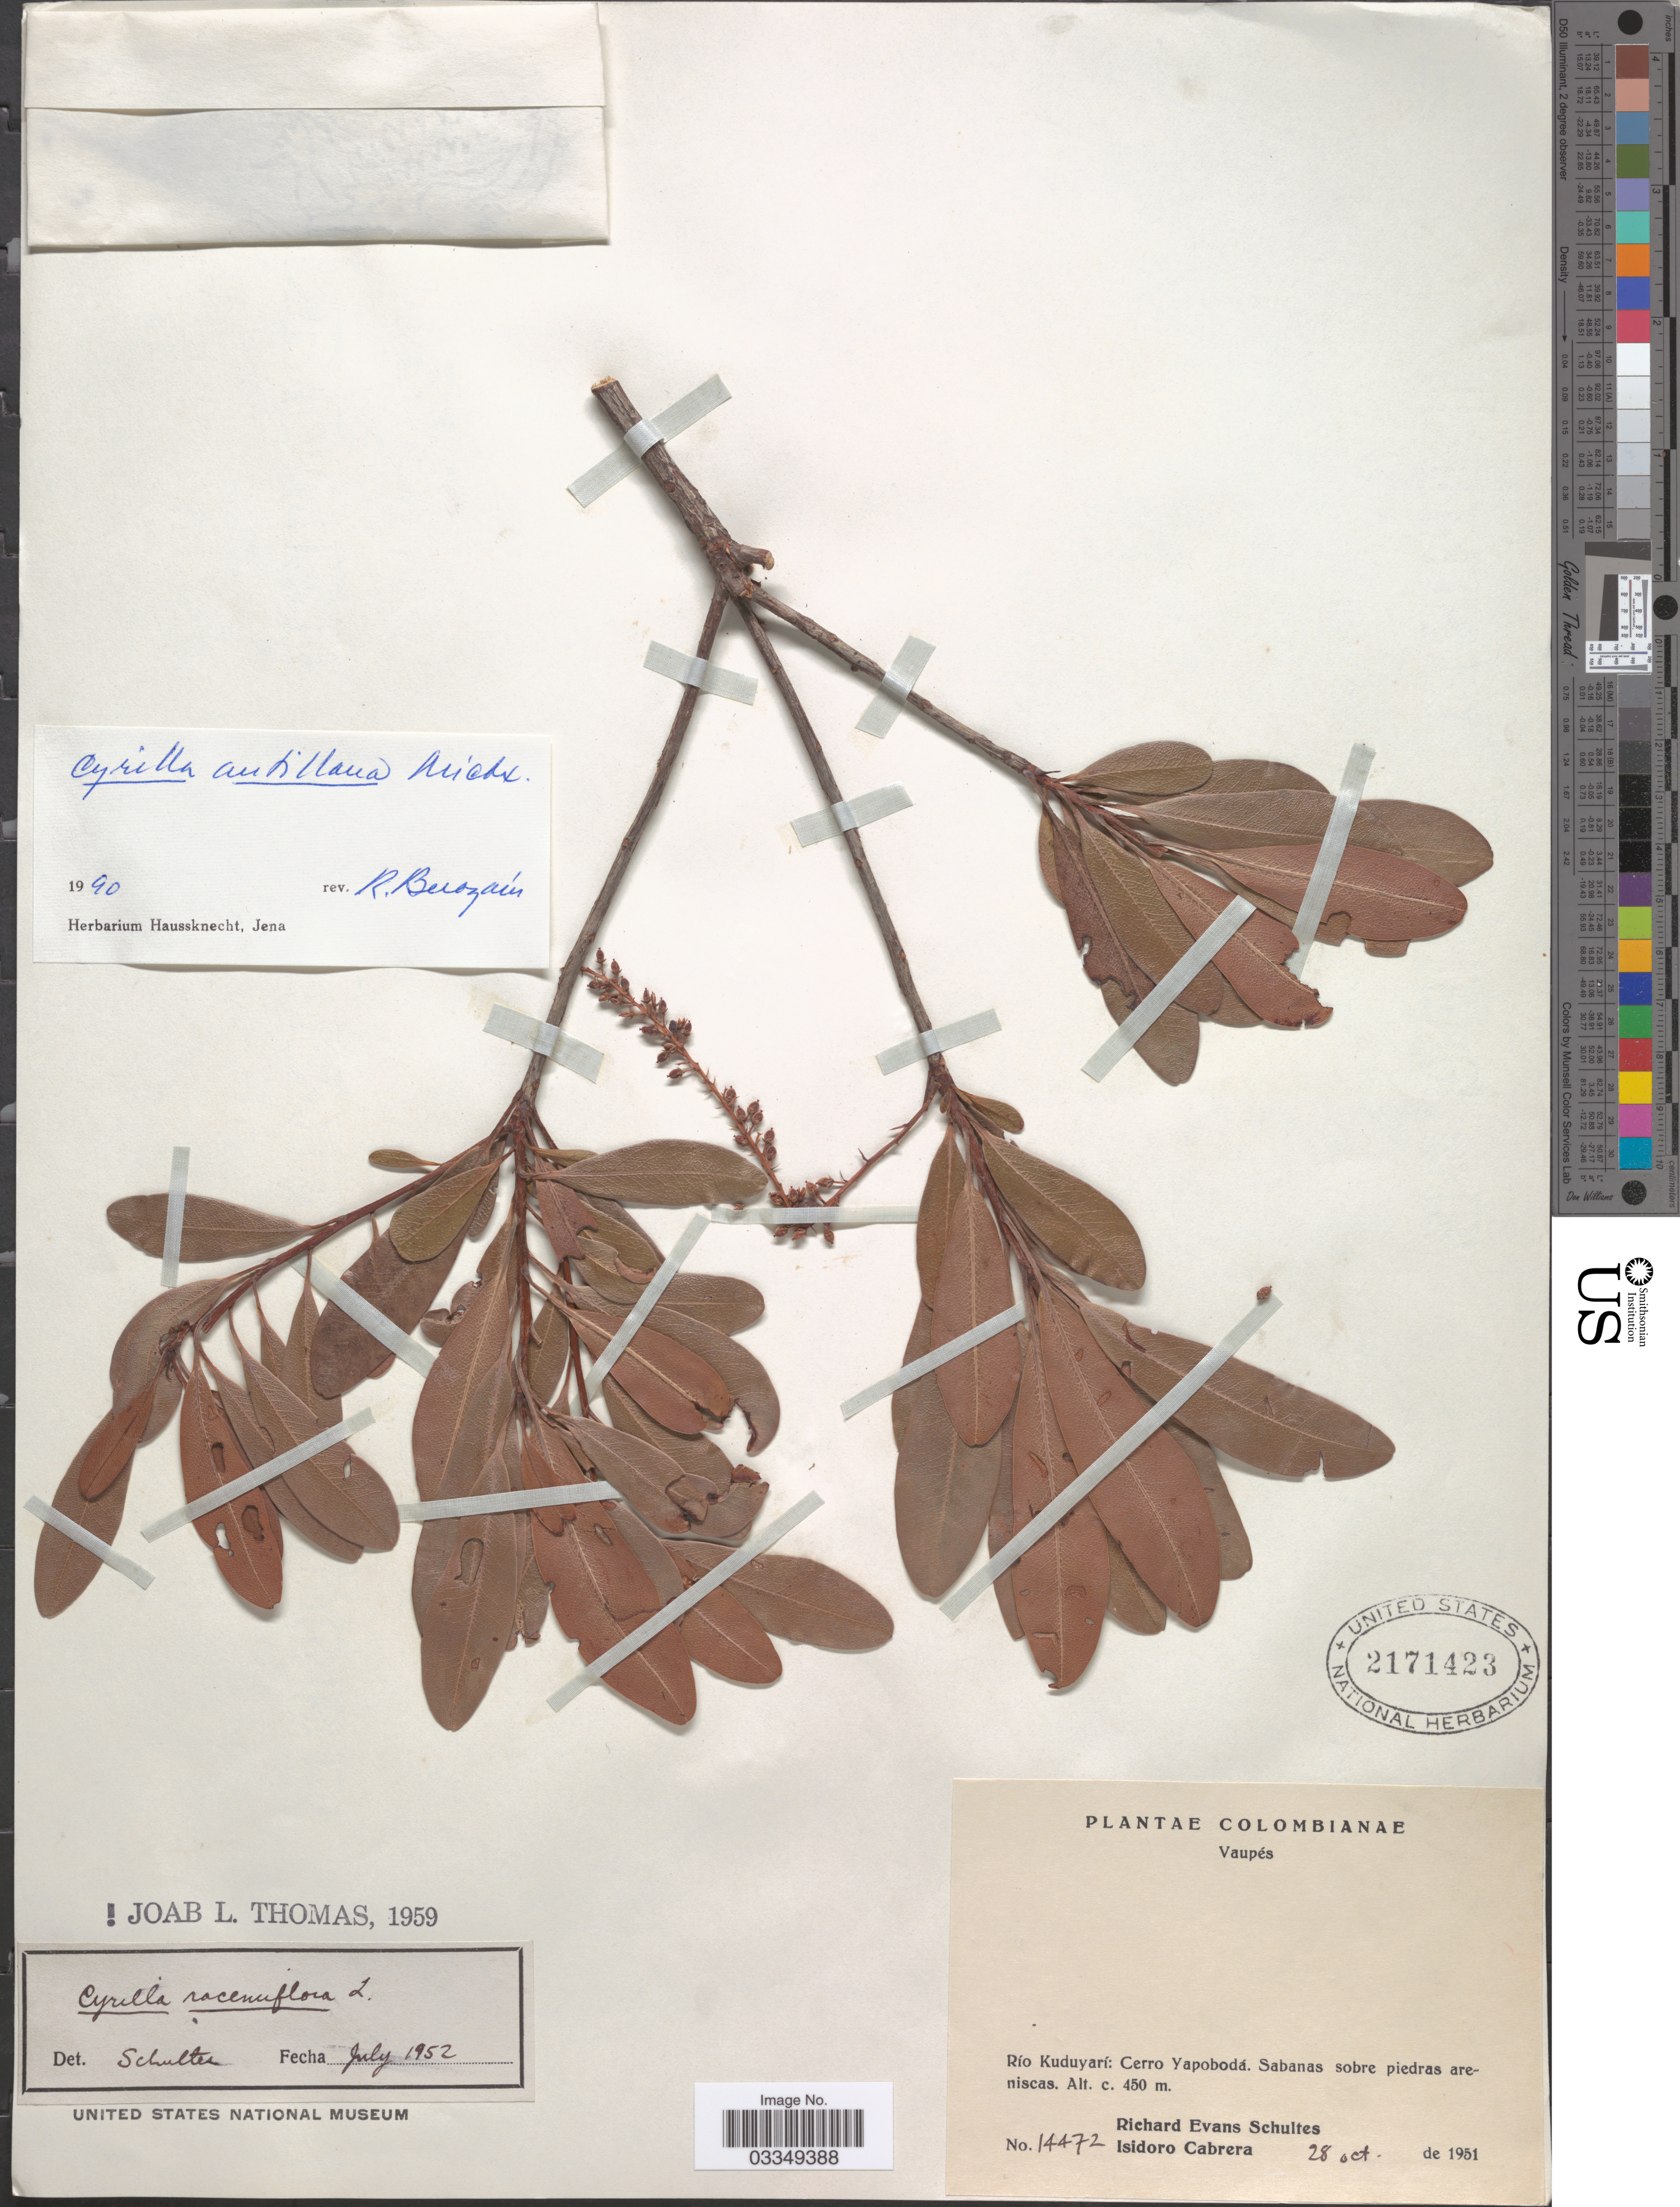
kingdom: Plantae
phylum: Tracheophyta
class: Magnoliopsida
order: Ericales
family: Cyrillaceae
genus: Cyrilla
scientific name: Cyrilla antillana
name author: Michx.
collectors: R. E. Schultes & I. Cabrera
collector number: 14472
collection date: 1951-10-28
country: Colombia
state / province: Vaupés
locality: Río Kuduyarí: Cerro Yapobodá. Sabanas sobre piedras areniscas.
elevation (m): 450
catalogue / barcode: US 2171423